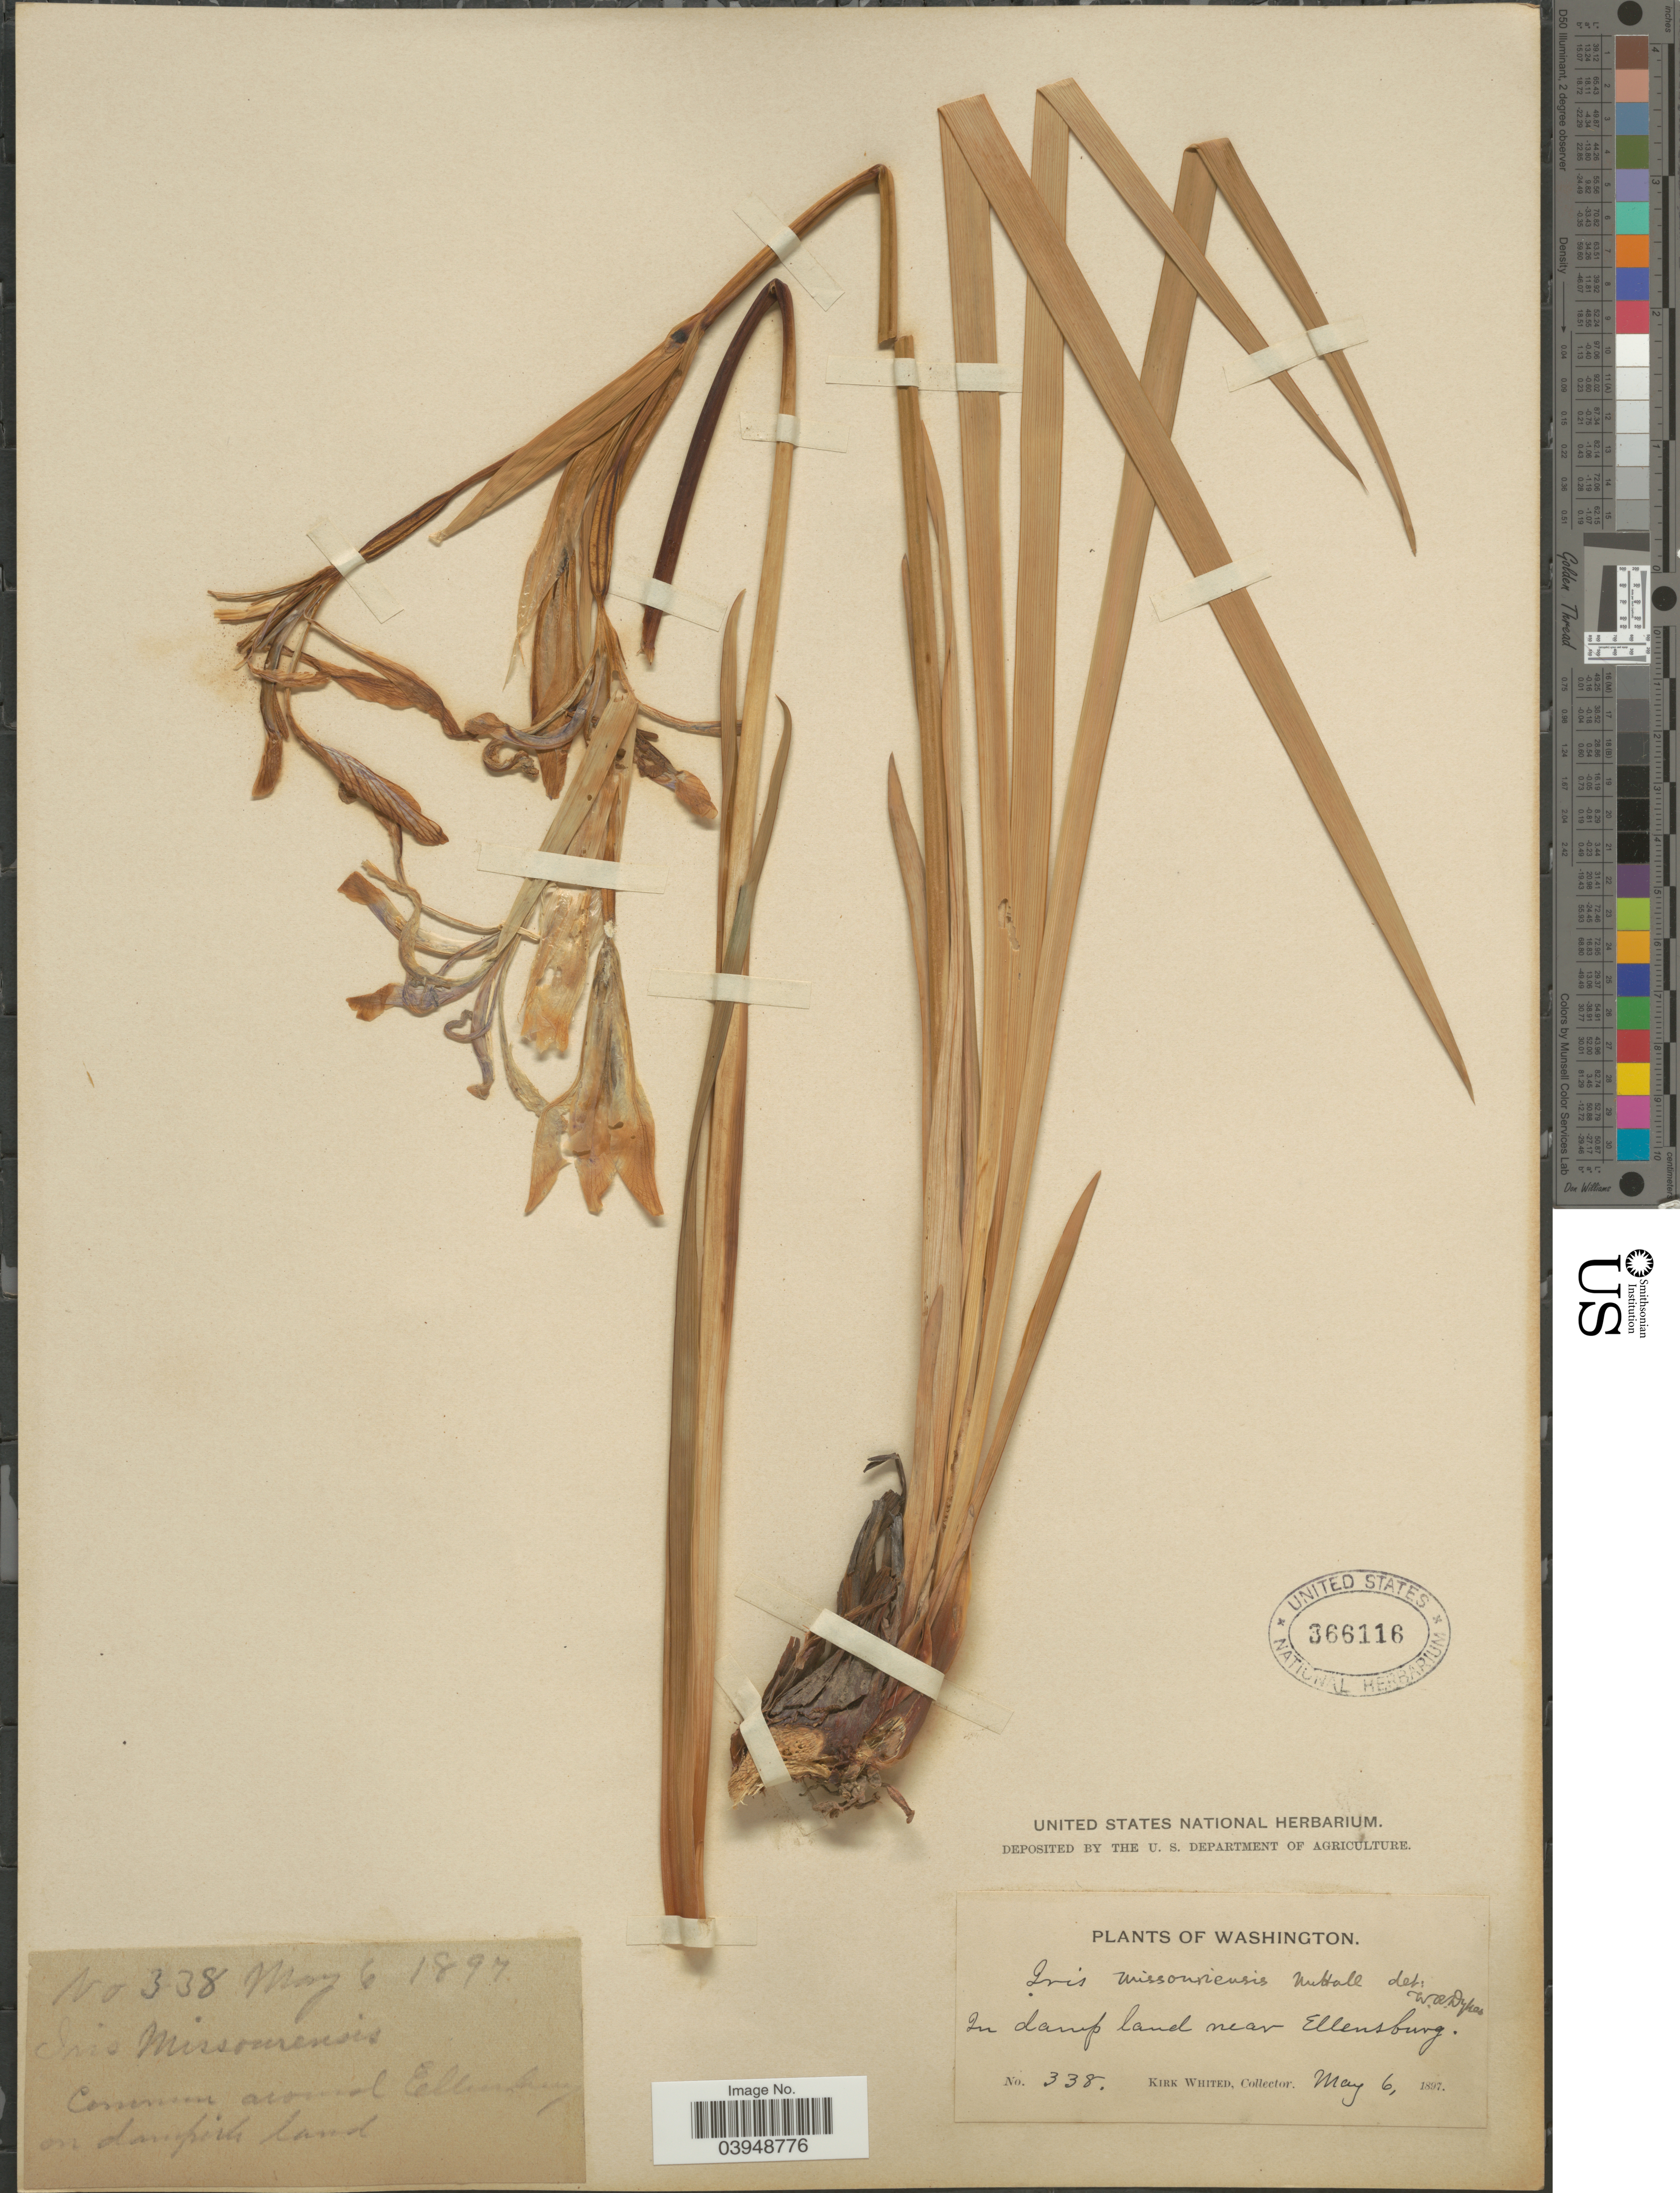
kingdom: Plantae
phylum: Tracheophyta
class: Liliopsida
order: Asparagales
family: Iridaceae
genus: Iris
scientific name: Iris missouriensis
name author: Nutt.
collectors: K. Whited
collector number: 338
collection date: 1897-05-06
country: United States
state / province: Washington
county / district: Kittitas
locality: Common around Ellensburg on dampish land.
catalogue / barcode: US 366116